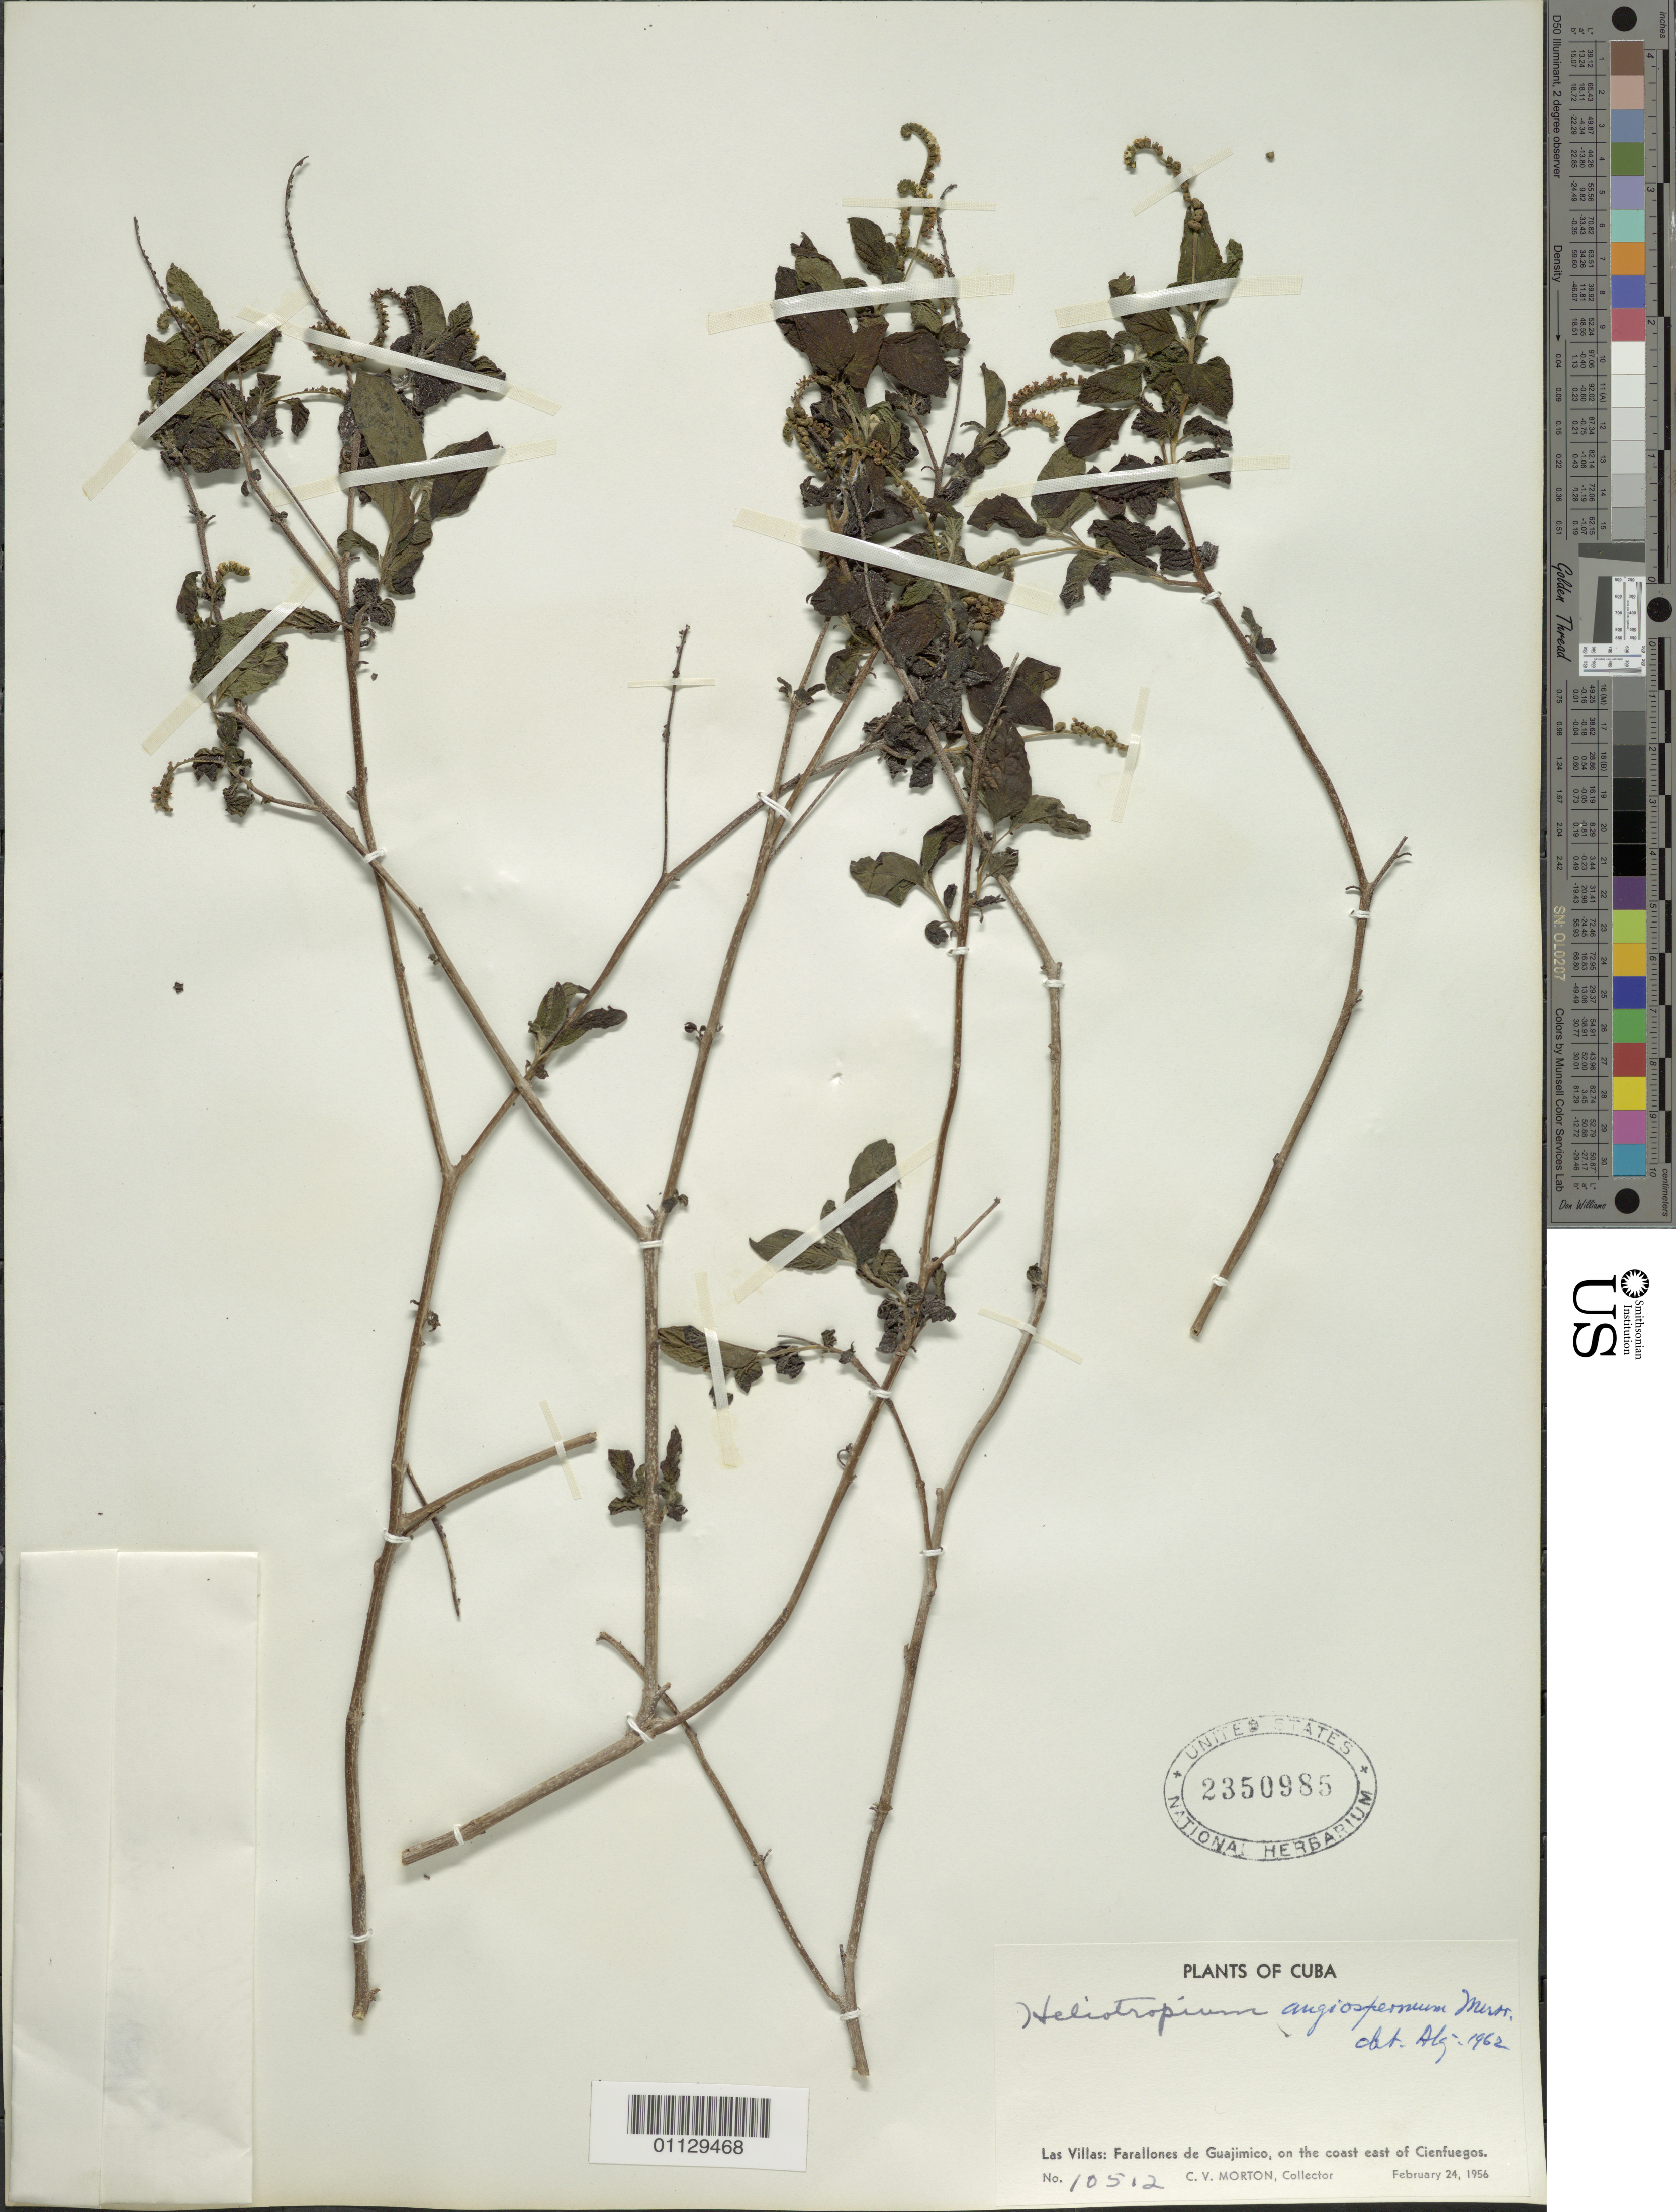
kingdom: Plantae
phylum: Tracheophyta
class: Magnoliopsida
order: Boraginales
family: Heliotropiaceae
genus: Heliotropium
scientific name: Heliotropium angiospermum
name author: Murray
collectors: C. V. Morton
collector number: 10512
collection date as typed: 24 Feb 1956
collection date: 1956-02-24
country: Cuba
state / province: Las Villas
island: Cuba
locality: Farallones de Guajimico, on the coast east of Cienfuegos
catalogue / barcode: US 2350985